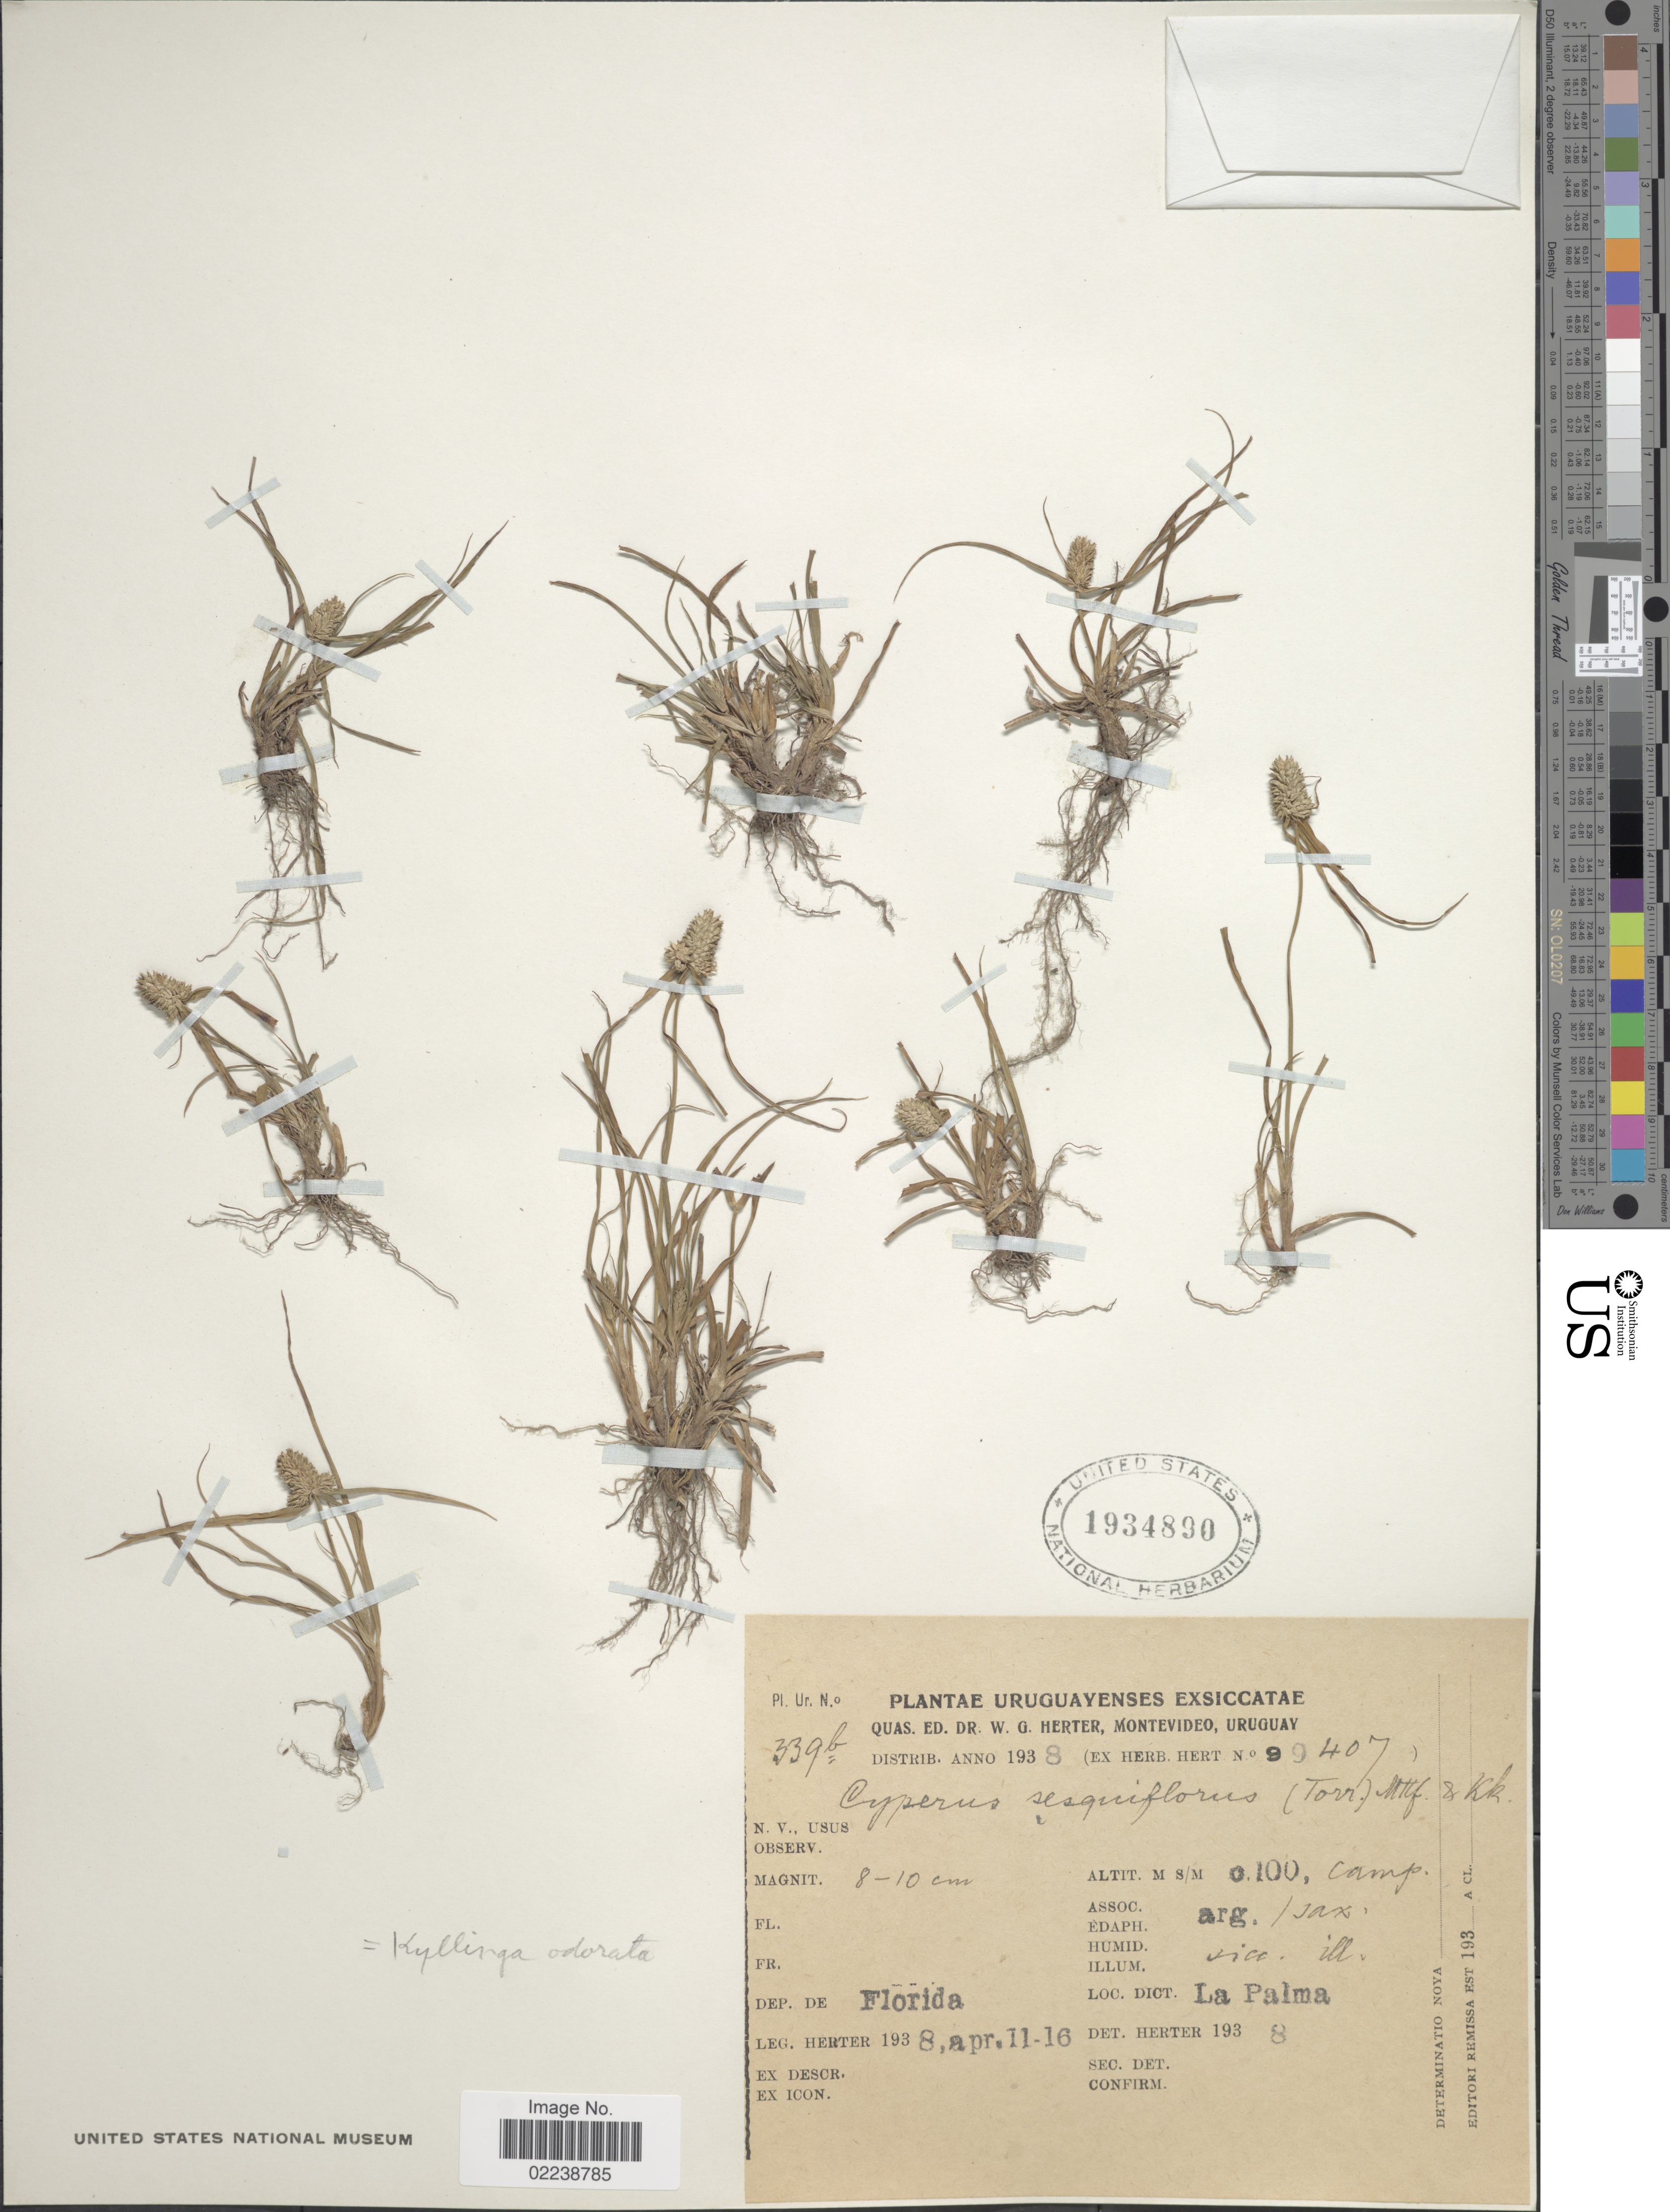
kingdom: Plantae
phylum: Tracheophyta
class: Liliopsida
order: Poales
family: Cyperaceae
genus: Cyperus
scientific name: Cyperus sesquiflorus subsp. sesquiflorus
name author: (Torr.) Mattf. & Kük.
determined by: Strong, M. T., (US), Smithsonian Institution - National Museum of Natural History (UNITED STATES)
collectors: W. G. Herter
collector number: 339b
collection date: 1938-04-11/1938-04-16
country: Uruguay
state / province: Florida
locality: La Palma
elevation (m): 100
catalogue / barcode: US 1934890